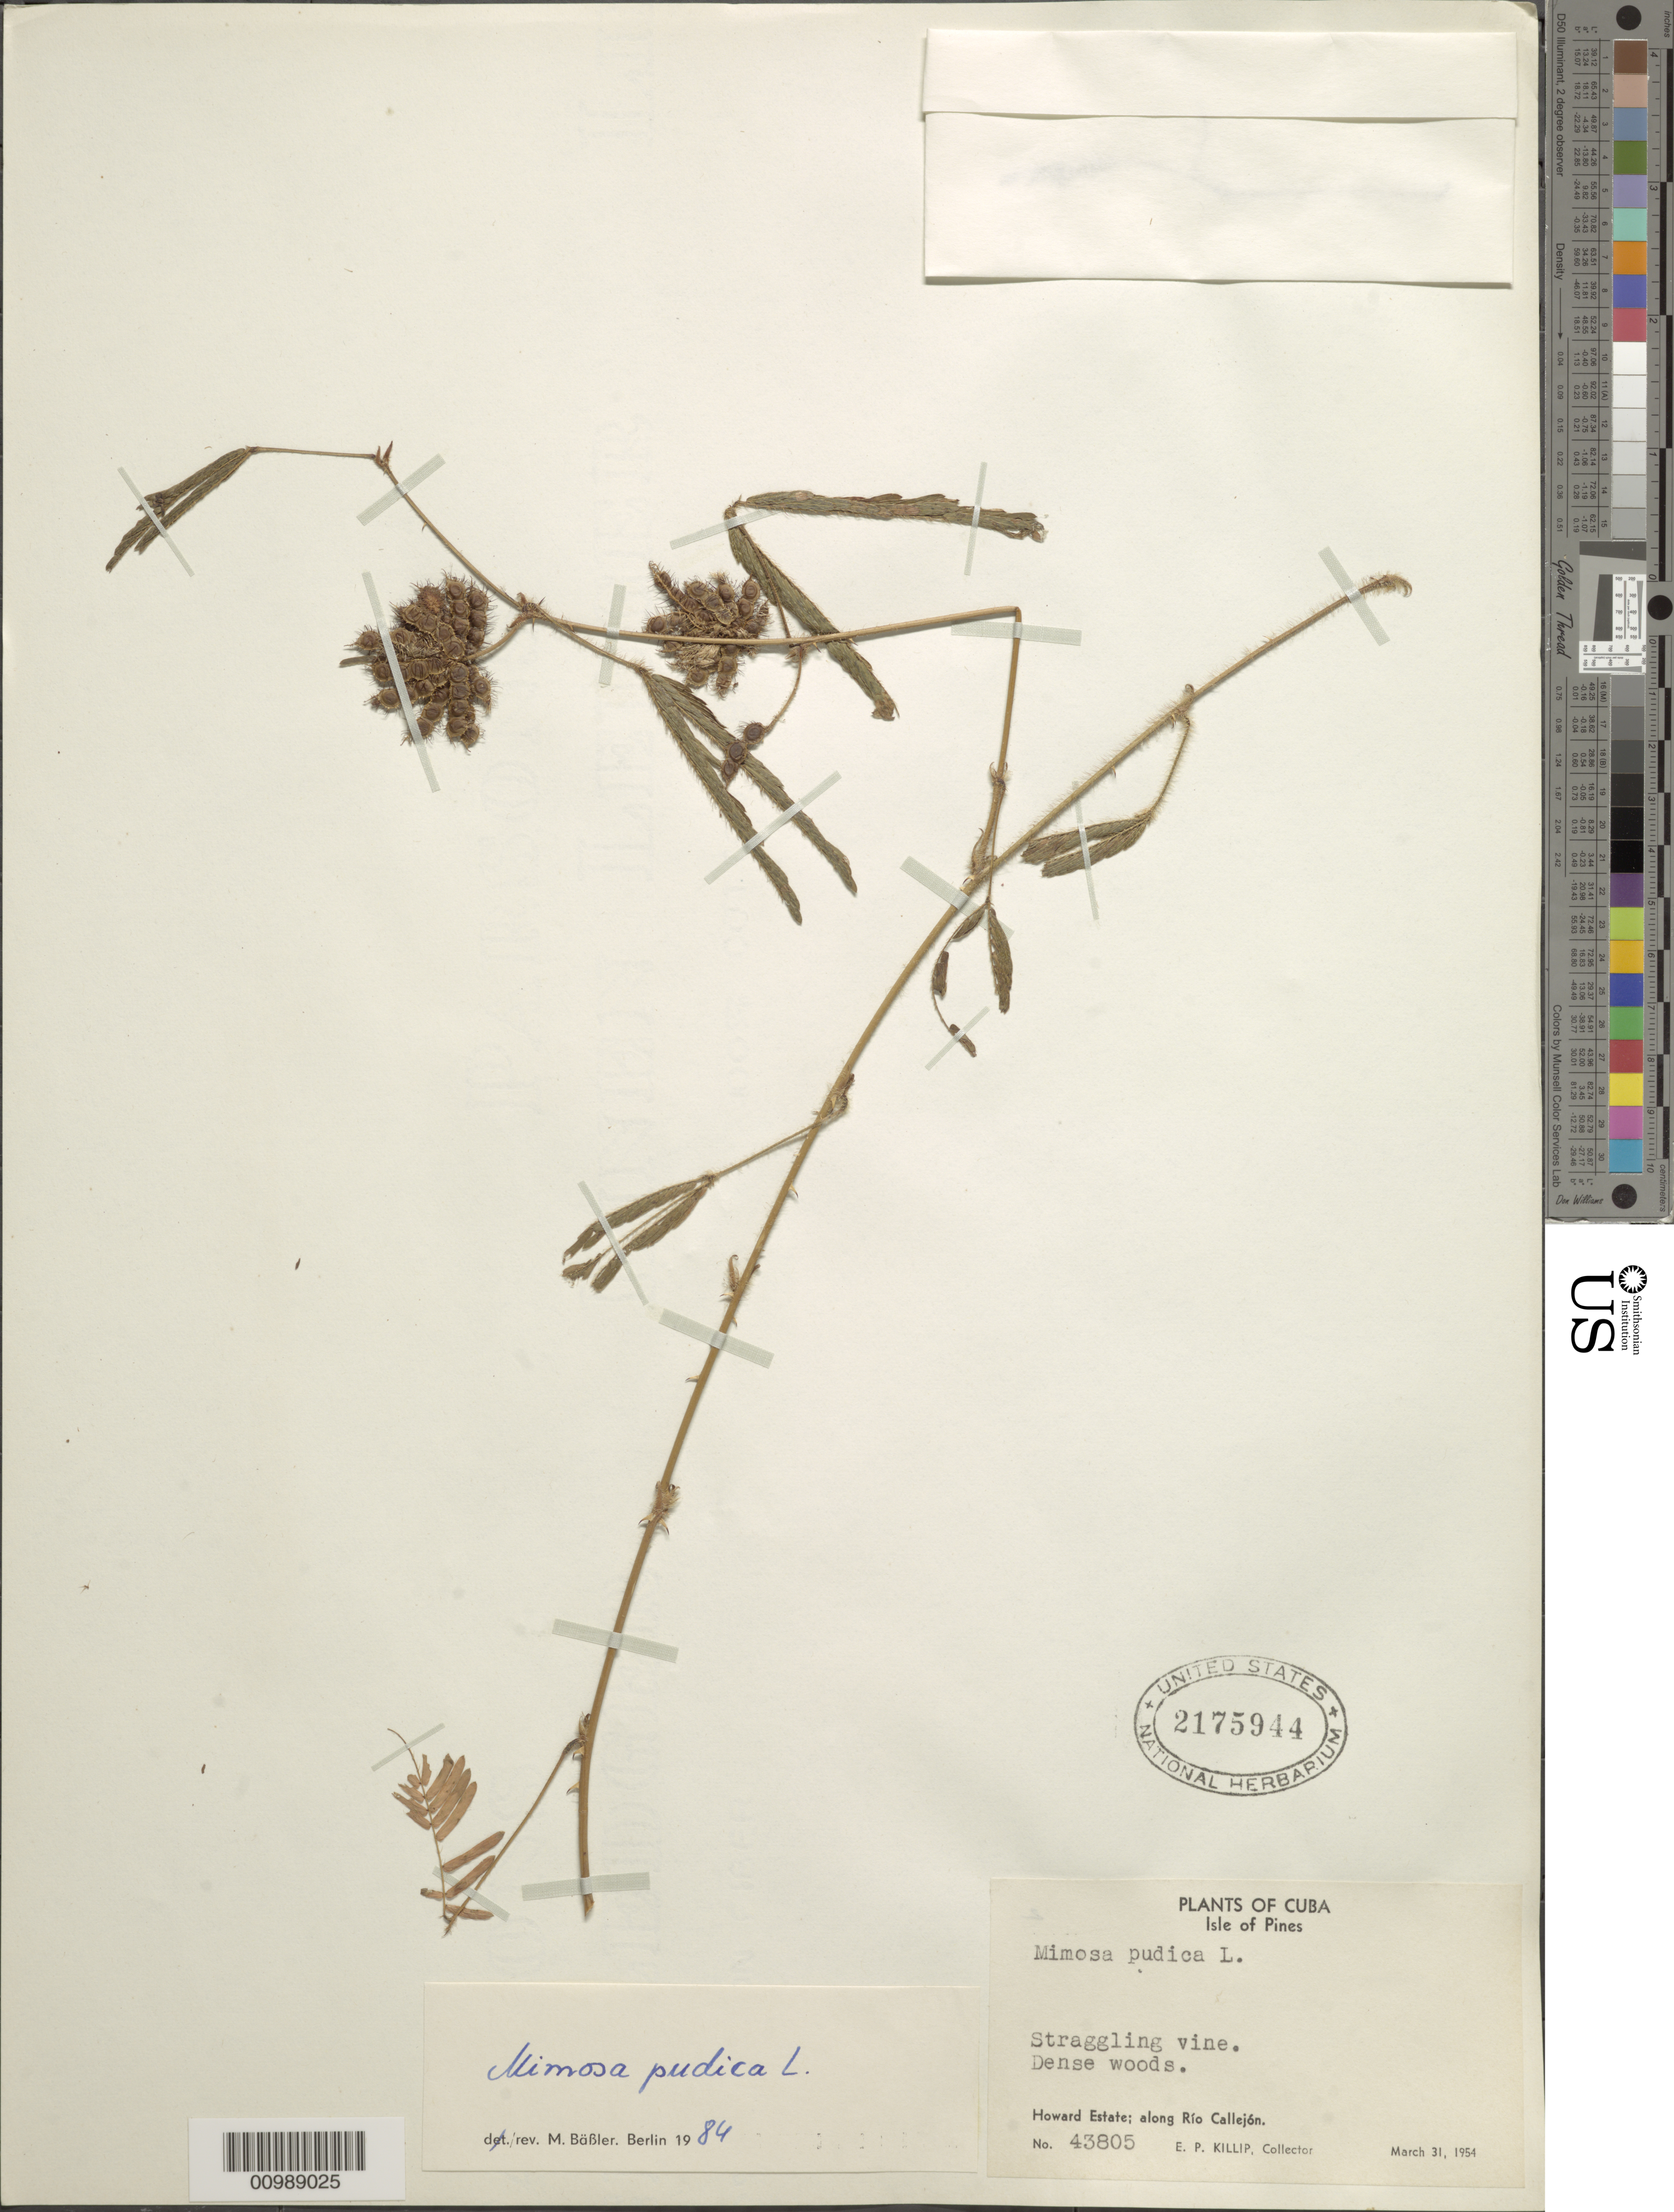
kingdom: Plantae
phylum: Tracheophyta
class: Magnoliopsida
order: Fabales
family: Fabaceae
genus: Mimosa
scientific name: Mimosa pudica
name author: L.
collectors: E. P. Killip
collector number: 43805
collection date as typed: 31 Mar 1954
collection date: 1954-03-31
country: Cuba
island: Isla de la Juventud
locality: Howard Estate, along Rio Callejon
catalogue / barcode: US 2175944